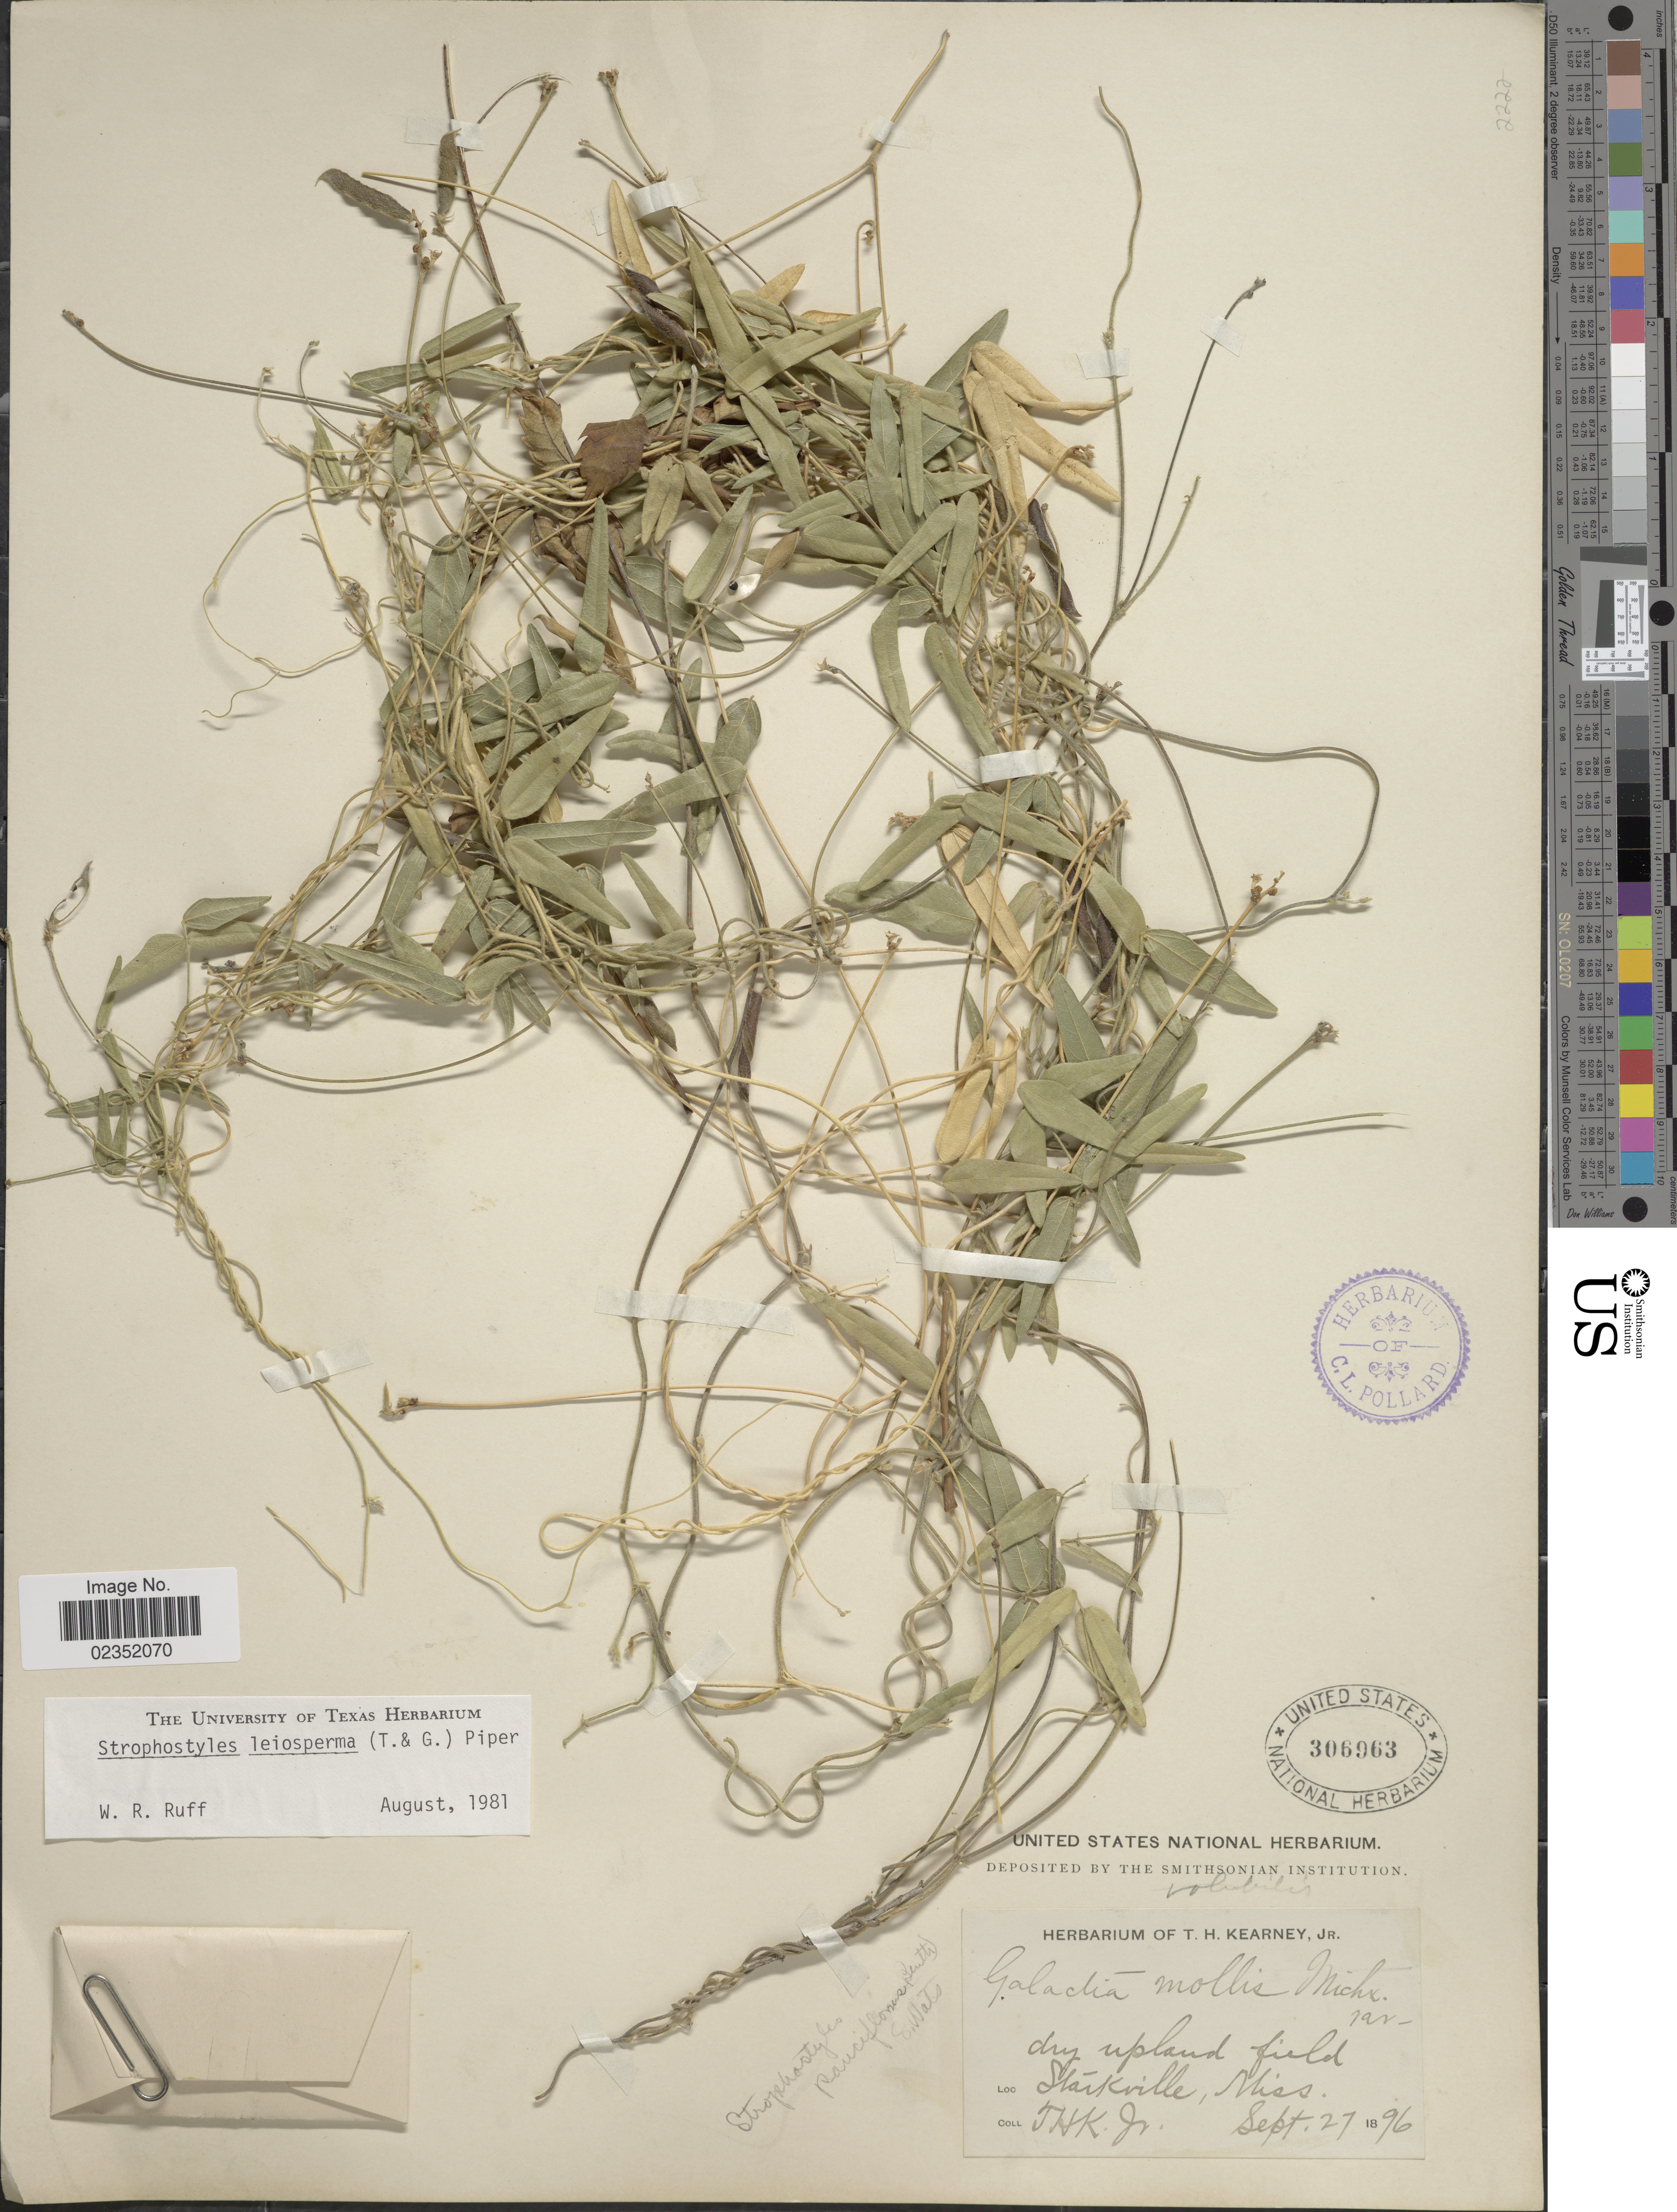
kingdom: Plantae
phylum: Tracheophyta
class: Magnoliopsida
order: Fabales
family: Fabaceae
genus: Strophostyles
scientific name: Strophostyles leiosperma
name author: (Torr. & A. Gray) Piper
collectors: T. H. Kearney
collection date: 1896-09-27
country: United States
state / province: Mississippi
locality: Dry upland field, Starkville.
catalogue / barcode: US 306963